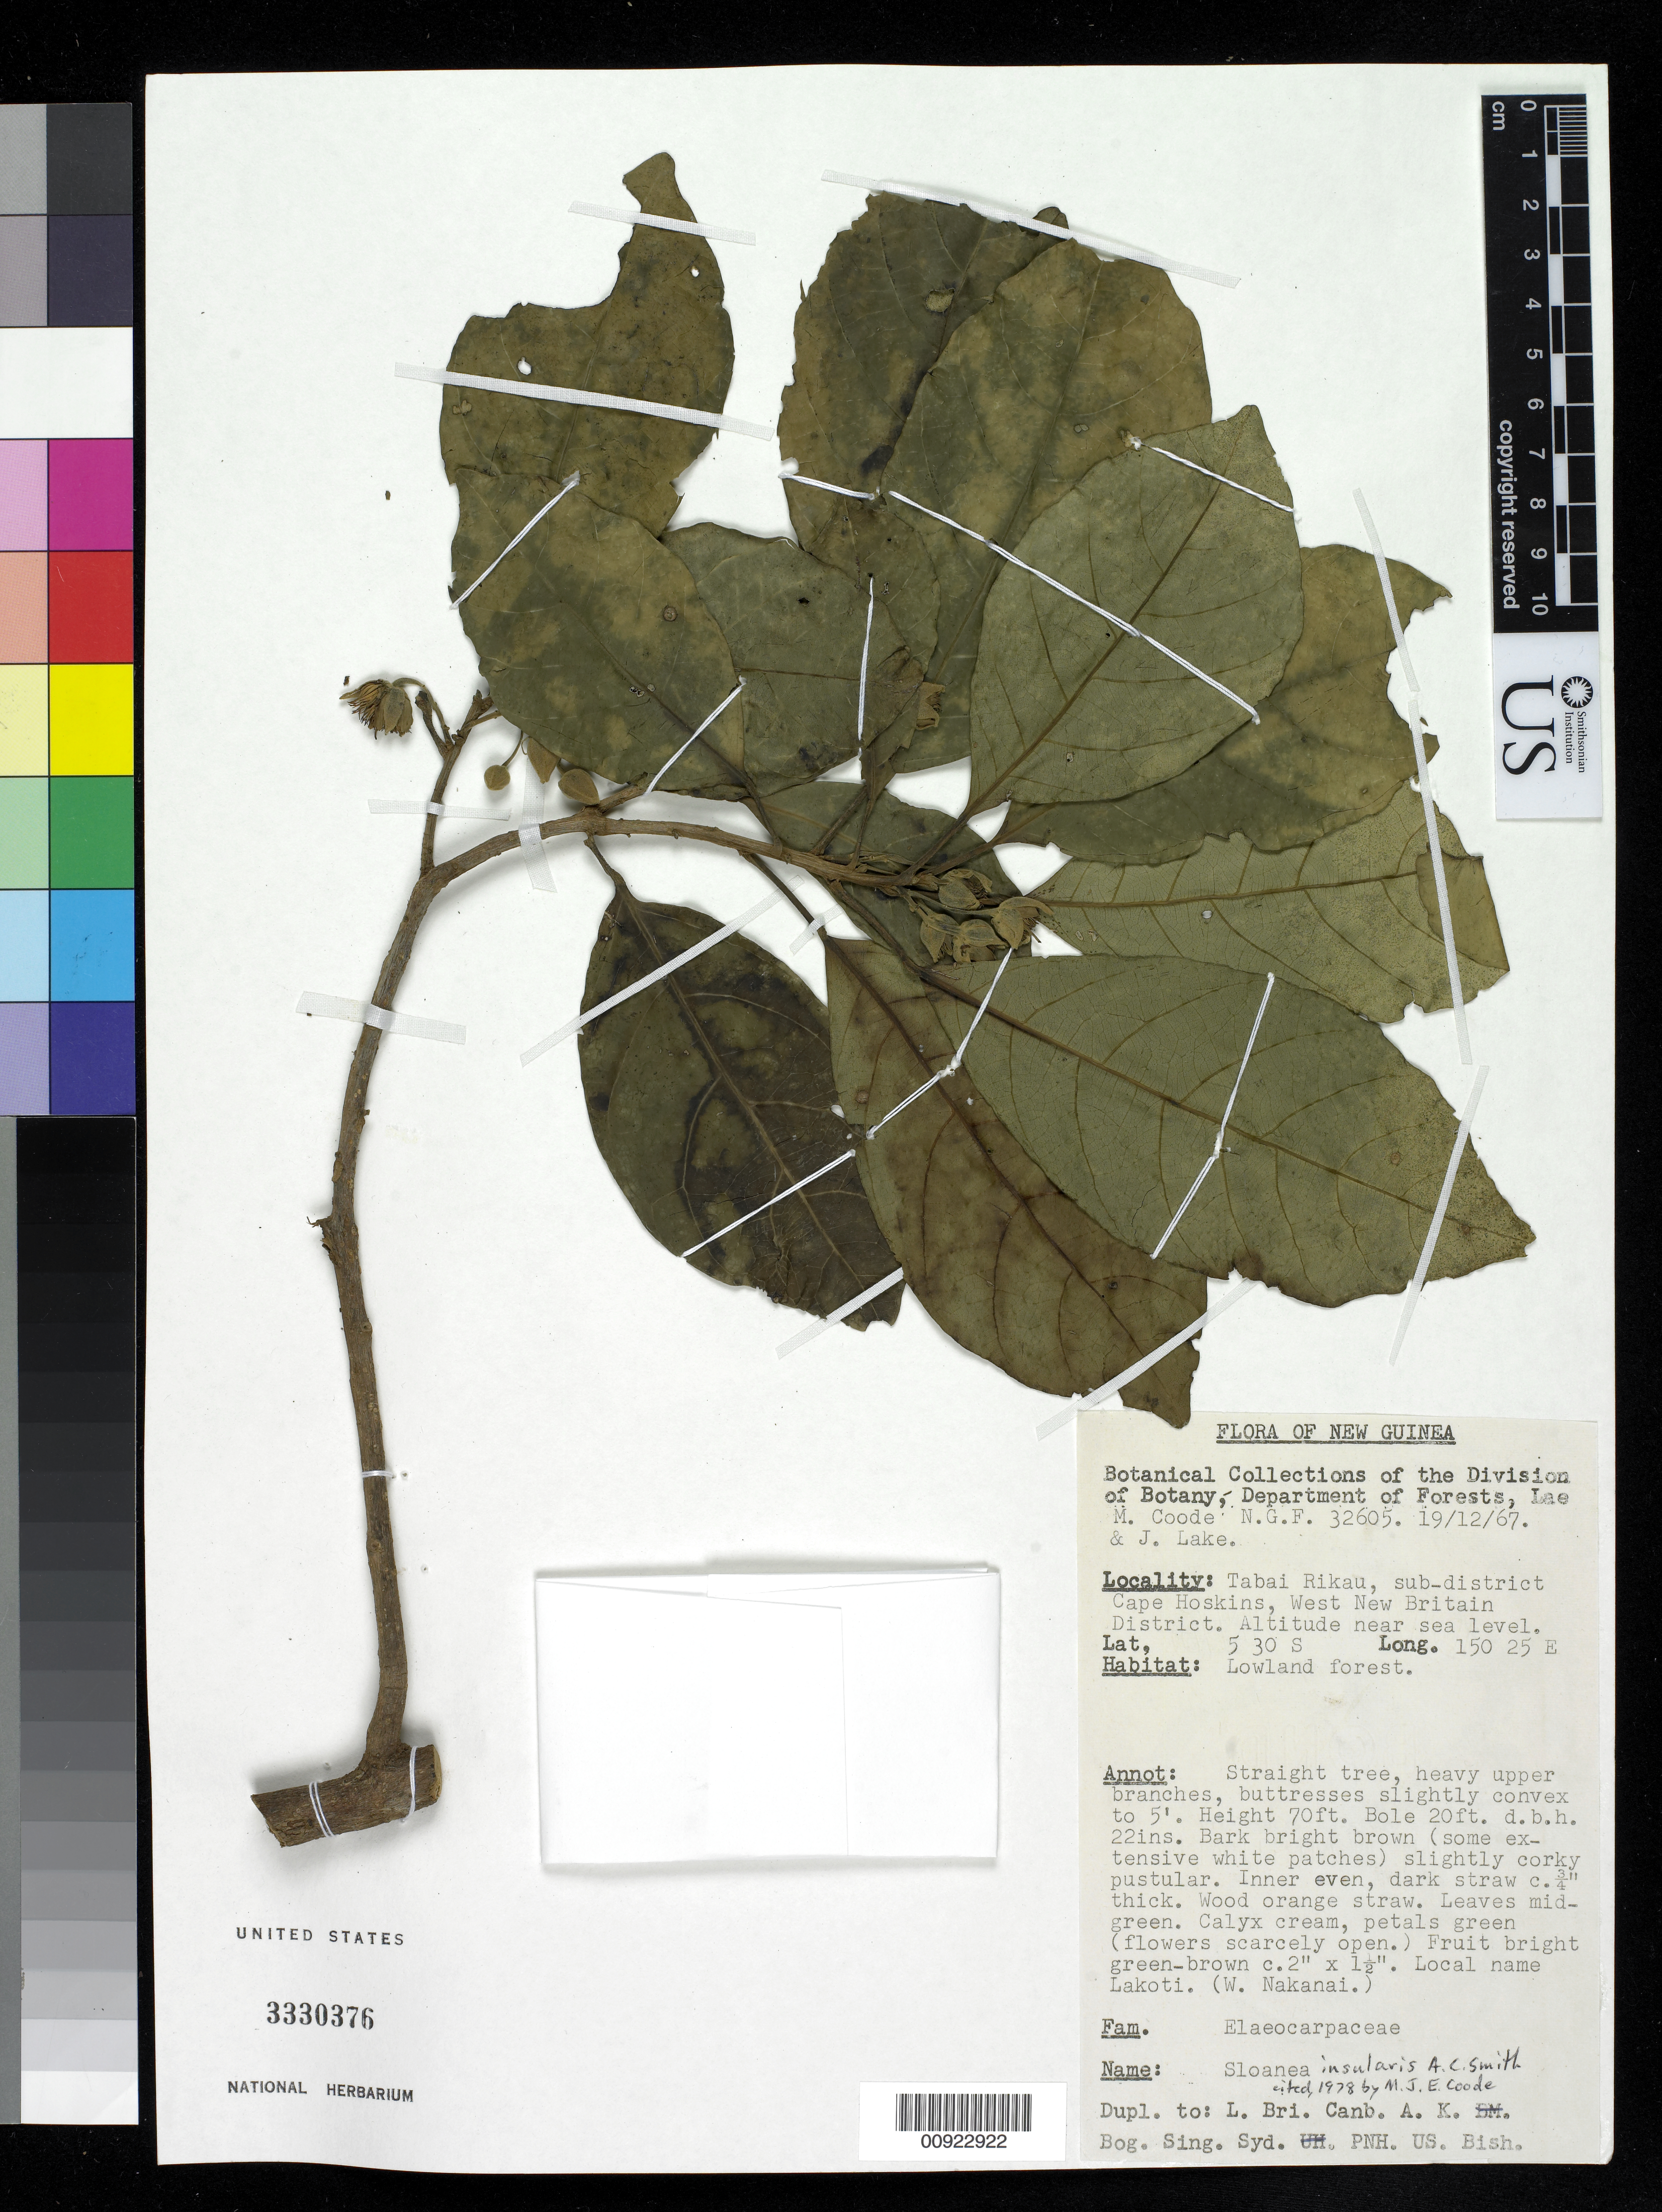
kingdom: Plantae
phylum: Tracheophyta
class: Magnoliopsida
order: Oxalidales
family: Elaeocarpaceae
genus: Sloanea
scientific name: Sloanea insularis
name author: A.C. Sm.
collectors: M. J. E. Coode & J. Lake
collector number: NGF 32605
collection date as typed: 19 Dec 1967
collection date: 1967-12-19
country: Papua New Guinea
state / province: West New Britain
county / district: Hoskins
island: New Britain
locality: Tabai Rikau, sub-district Cape Hoskins, West New Britain District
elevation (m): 0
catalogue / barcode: US 3330376